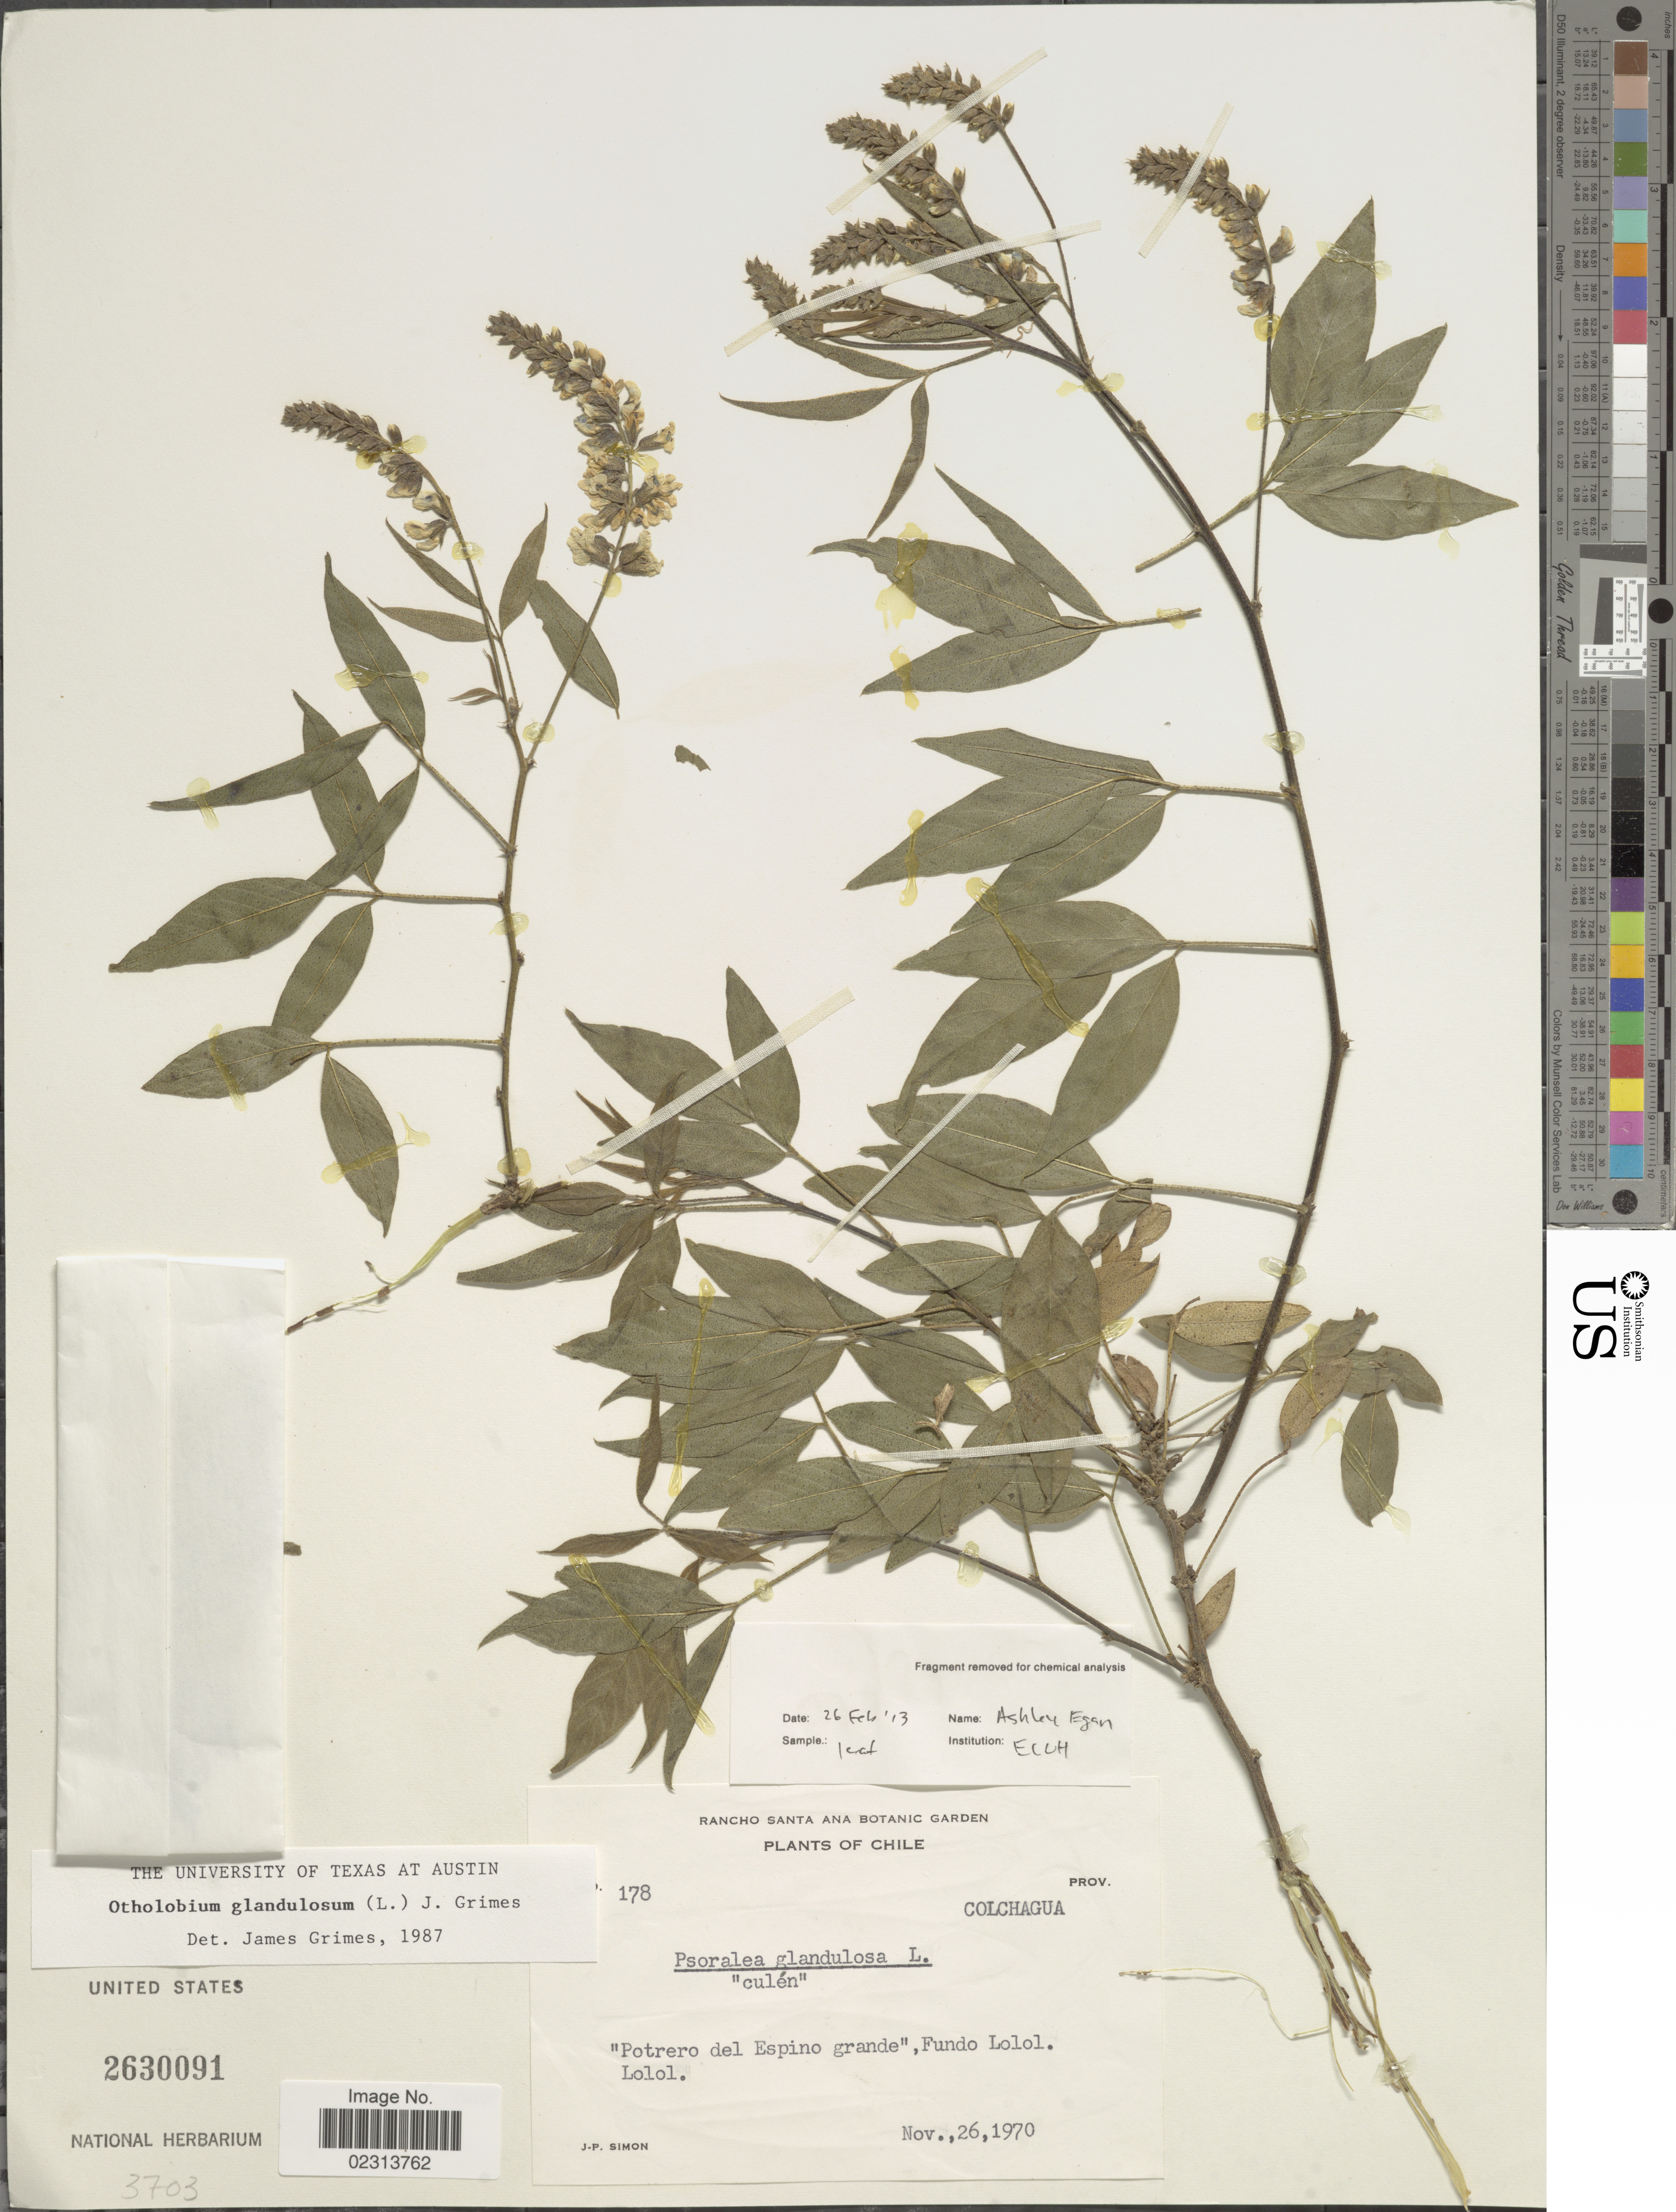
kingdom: Plantae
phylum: Tracheophyta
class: Magnoliopsida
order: Fabales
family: Fabaceae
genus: Otholobium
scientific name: Otholobium glandulosum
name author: (L.) J.W. Grimes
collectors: J.-P. Simon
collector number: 178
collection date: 1970-11-26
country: Chile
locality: Prov. Colchagua, Potrero del Espino grande, Fundo Lolo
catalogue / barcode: US 2630091